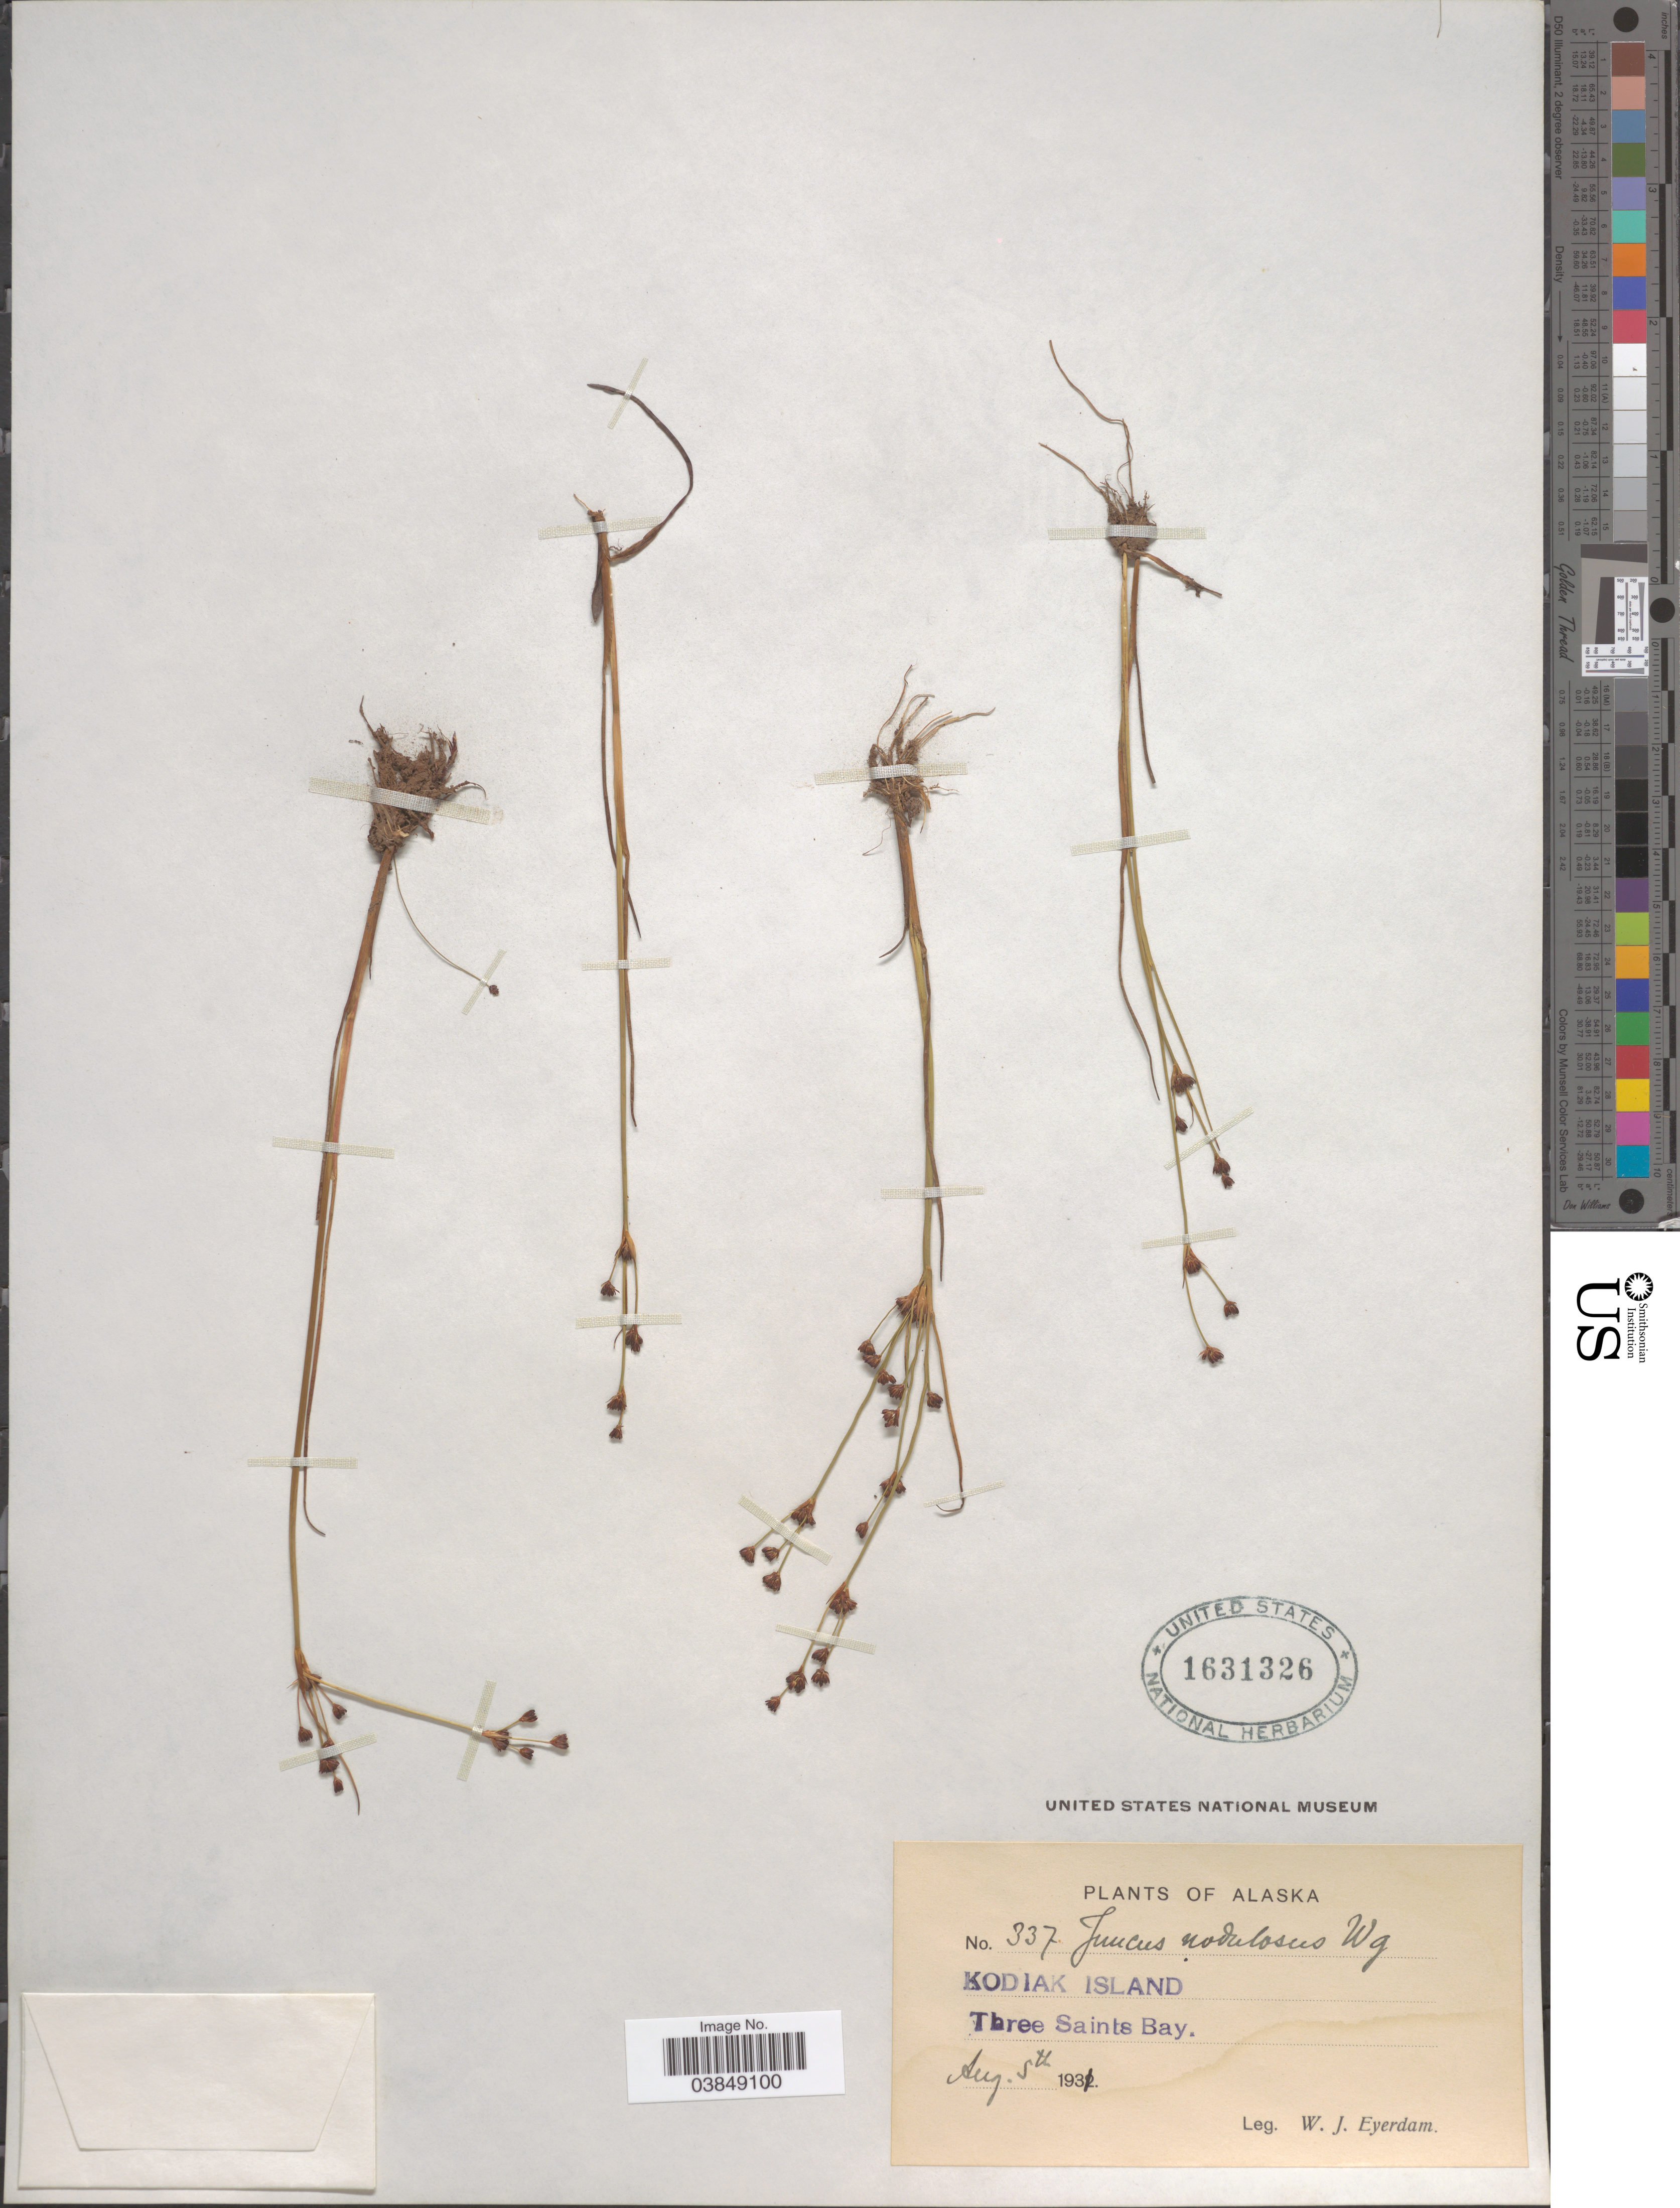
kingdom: Plantae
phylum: Tracheophyta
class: Liliopsida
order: Poales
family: Juncaceae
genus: Juncus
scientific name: Juncus alpinus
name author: Vill.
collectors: W. J. Eyerdam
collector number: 337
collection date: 1931-08-05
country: United States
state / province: Alaska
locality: Kodiak Island. Three Saints Bay.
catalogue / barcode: US 1631326